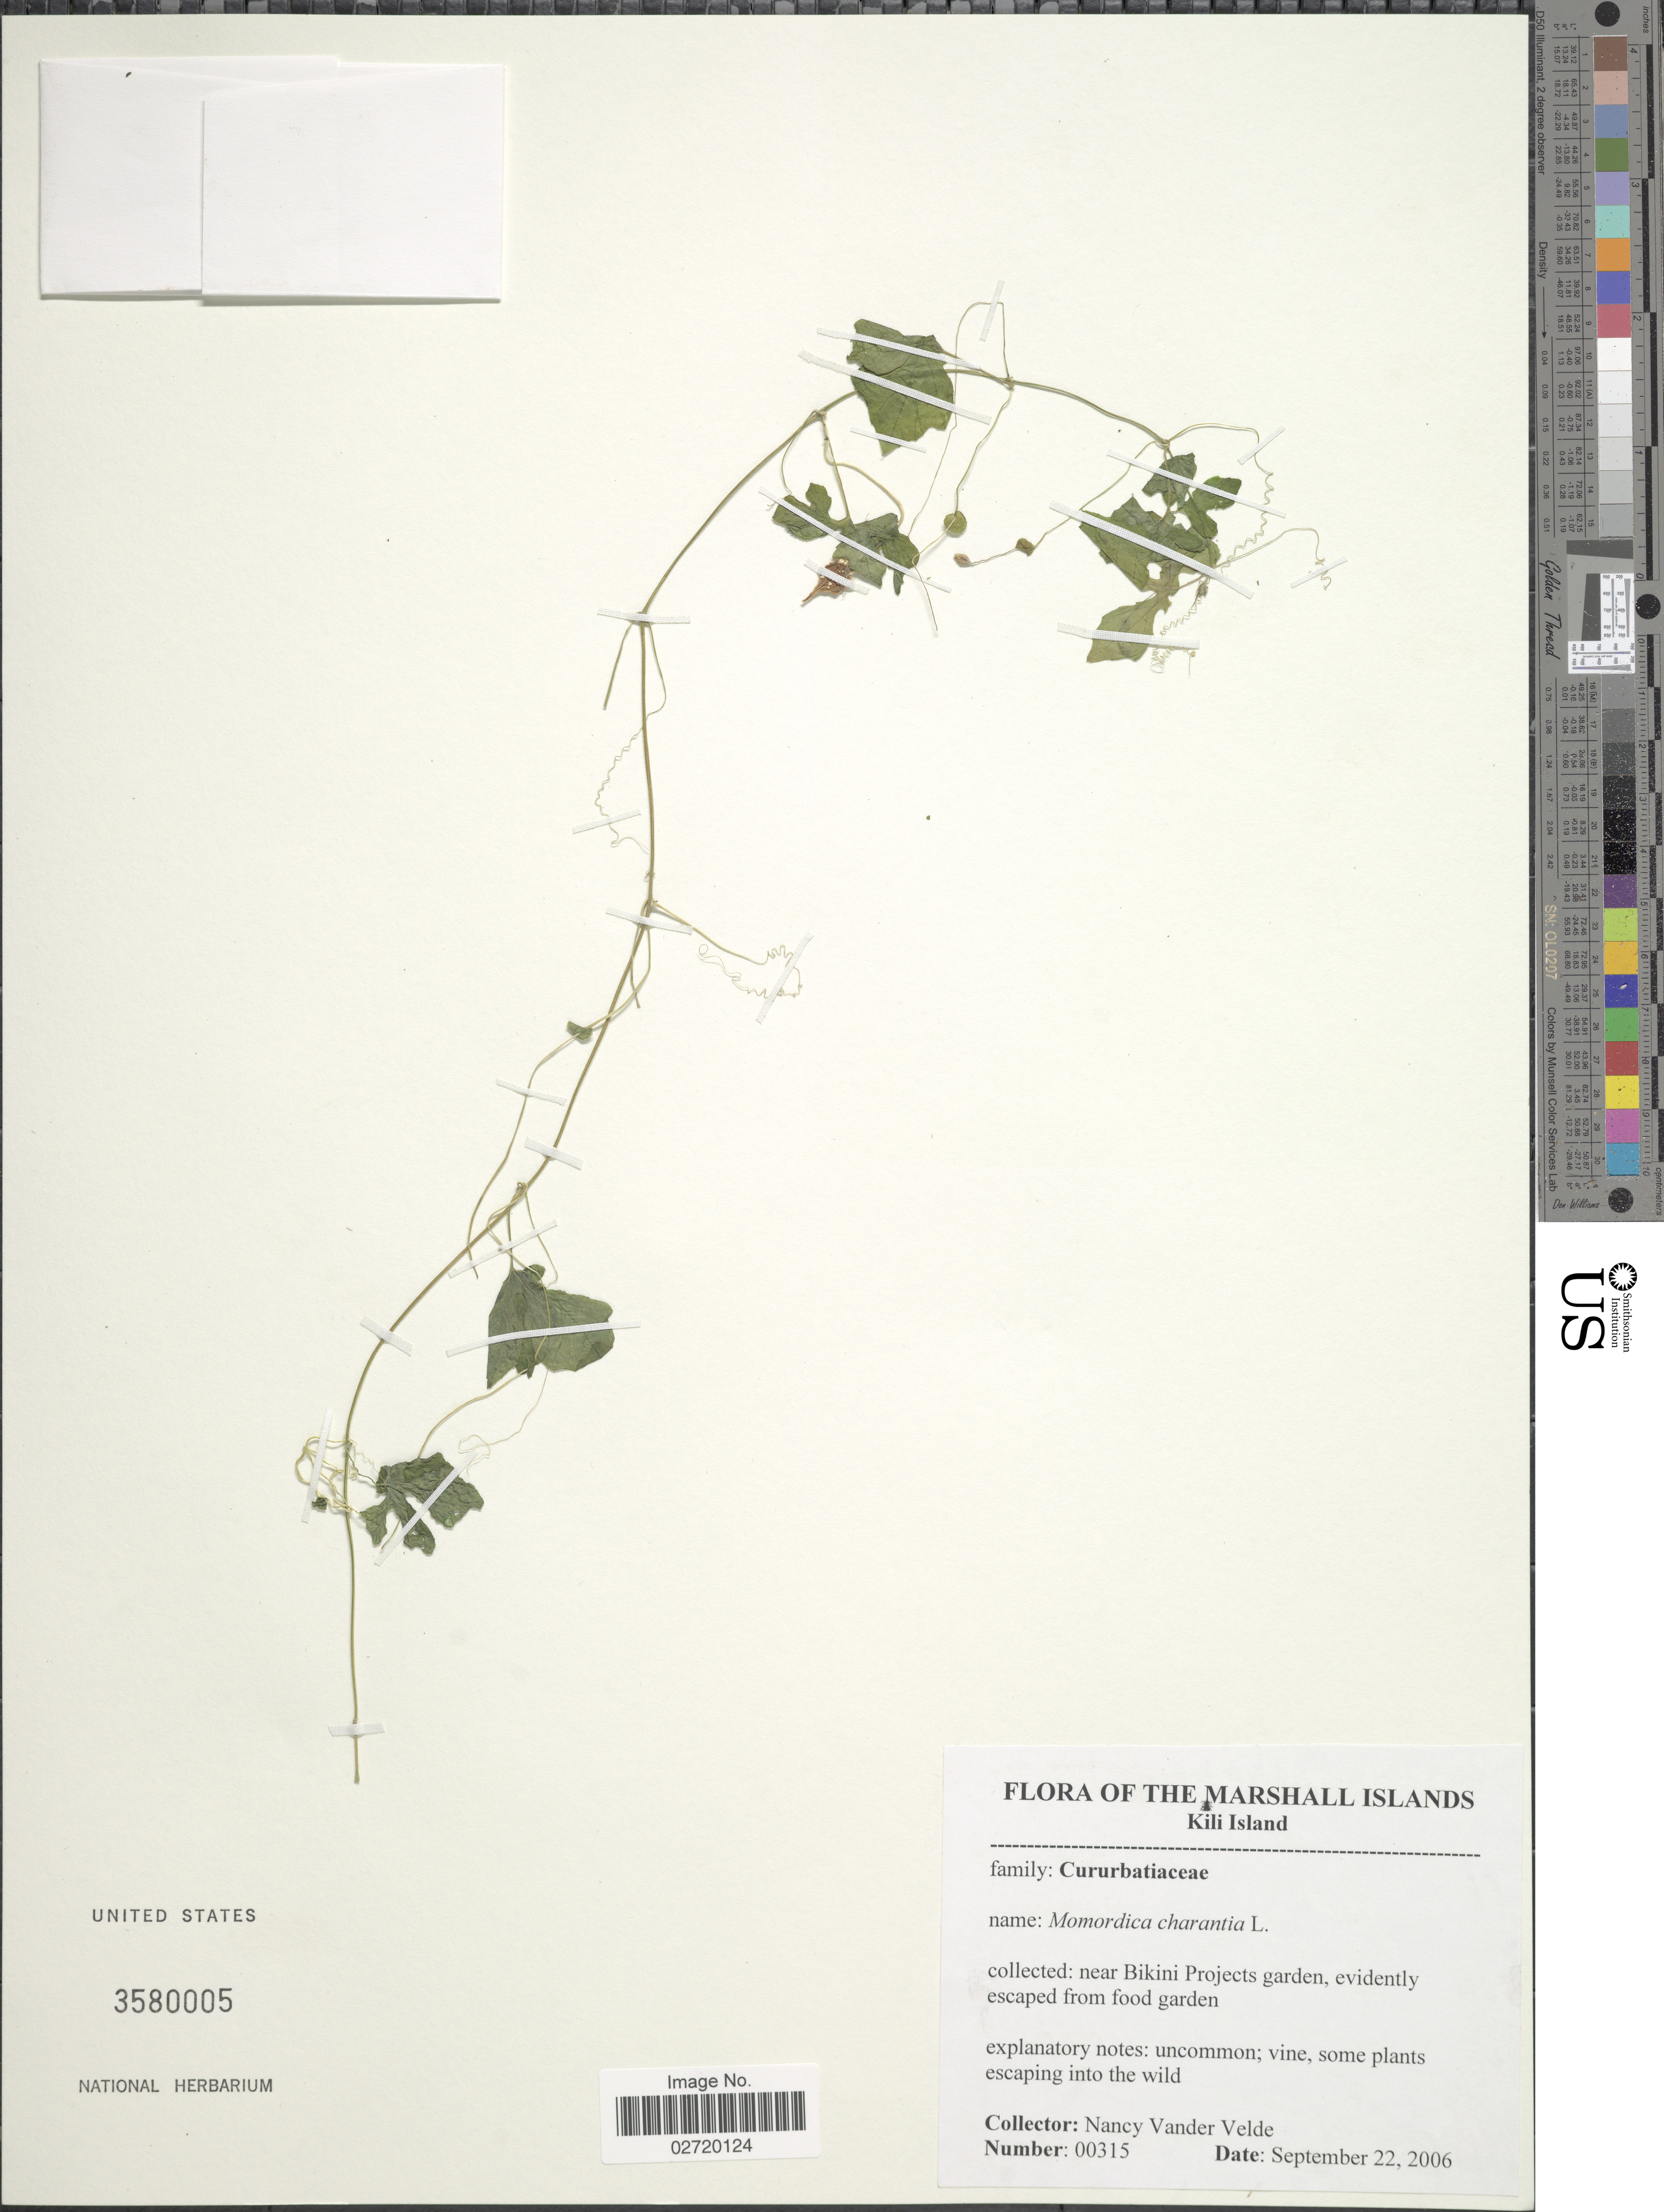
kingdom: Plantae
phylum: Tracheophyta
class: Magnoliopsida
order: Cucurbitales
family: Cucurbitaceae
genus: Momordica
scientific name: Momordica charantia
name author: L.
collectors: N. Vander Velde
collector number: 00315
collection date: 2006-09-22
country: Marshall Islands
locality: Kili Island, near Bikini Projects garden, evidently escaped from food garden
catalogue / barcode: US 3580005